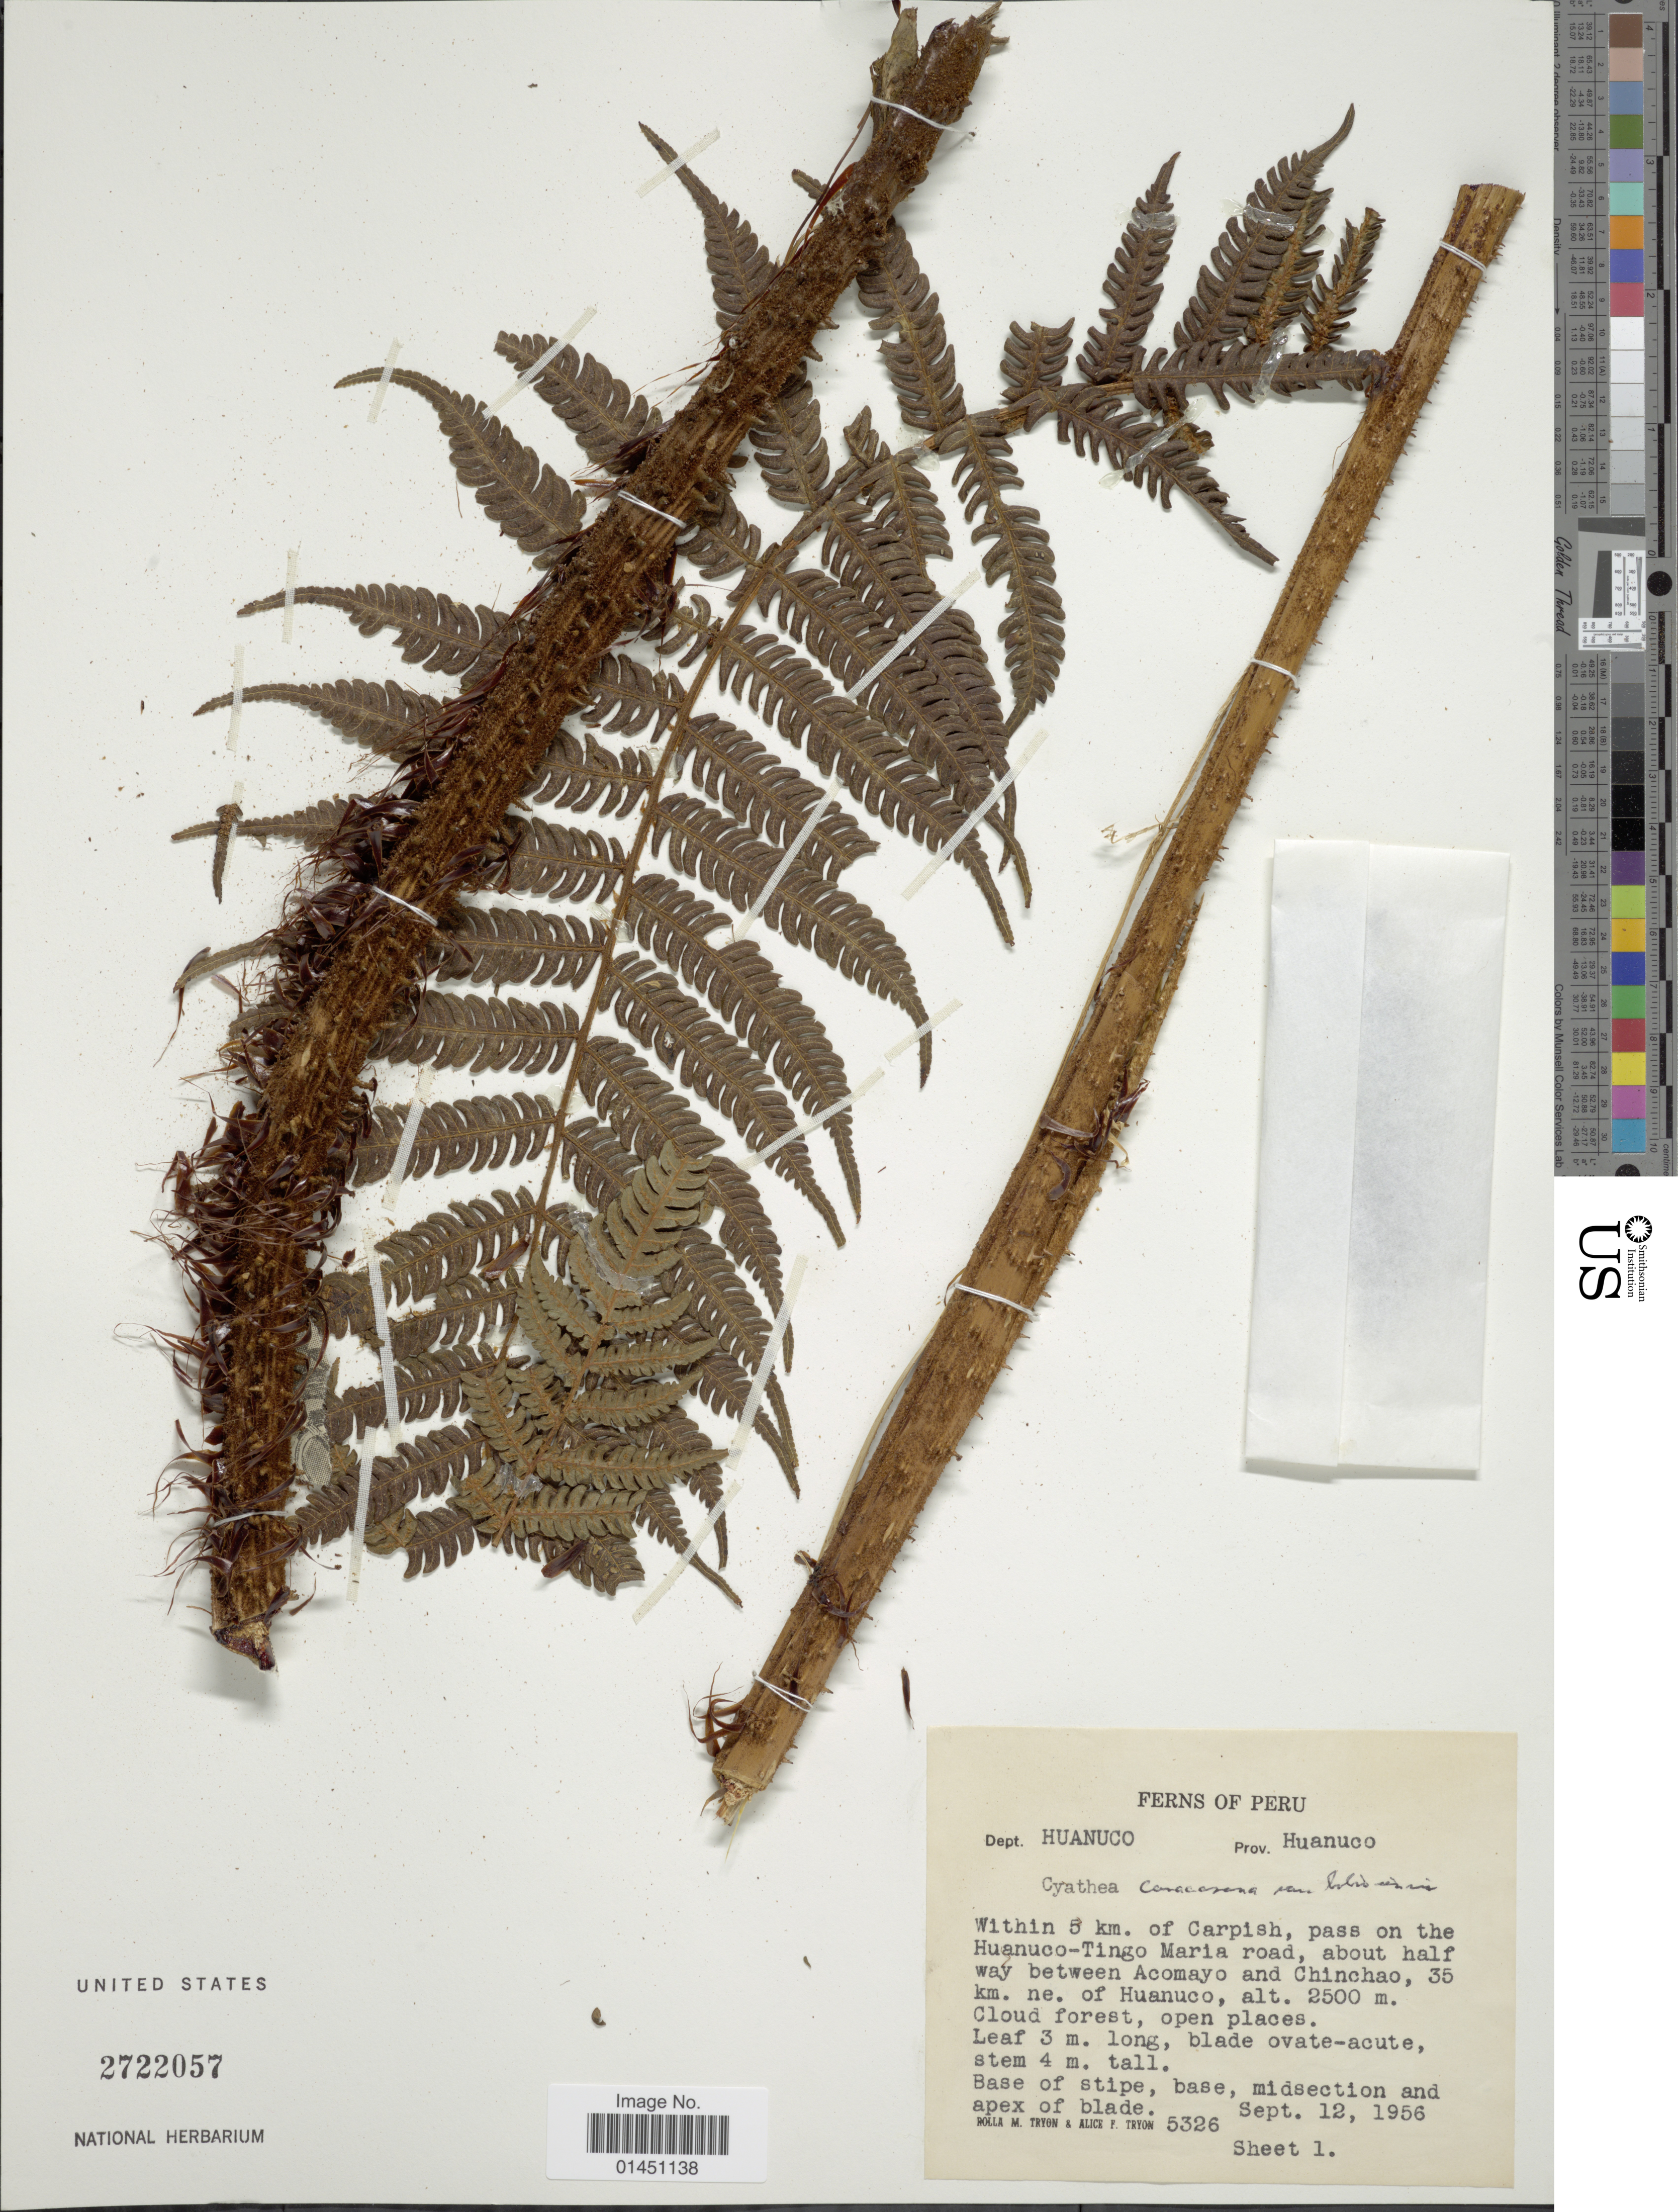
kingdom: Plantae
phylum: Tracheophyta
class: Polypodiopsida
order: Cyatheales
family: Cyatheaceae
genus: Cyathea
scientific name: Cyathea caracasana var. boliviensis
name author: (Rosenst.) R.M. Tryon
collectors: R. M. Tryon & A. F. Tryon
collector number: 5326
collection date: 1956-09-12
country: Peru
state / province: Huánuco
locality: within 5 km. of Carpish, pass on the Huanuco - Tingo Maria road, about half way between Acomayo and Chinchao, 35 km. ne. of Huanuco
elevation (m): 2500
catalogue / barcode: US 2722057